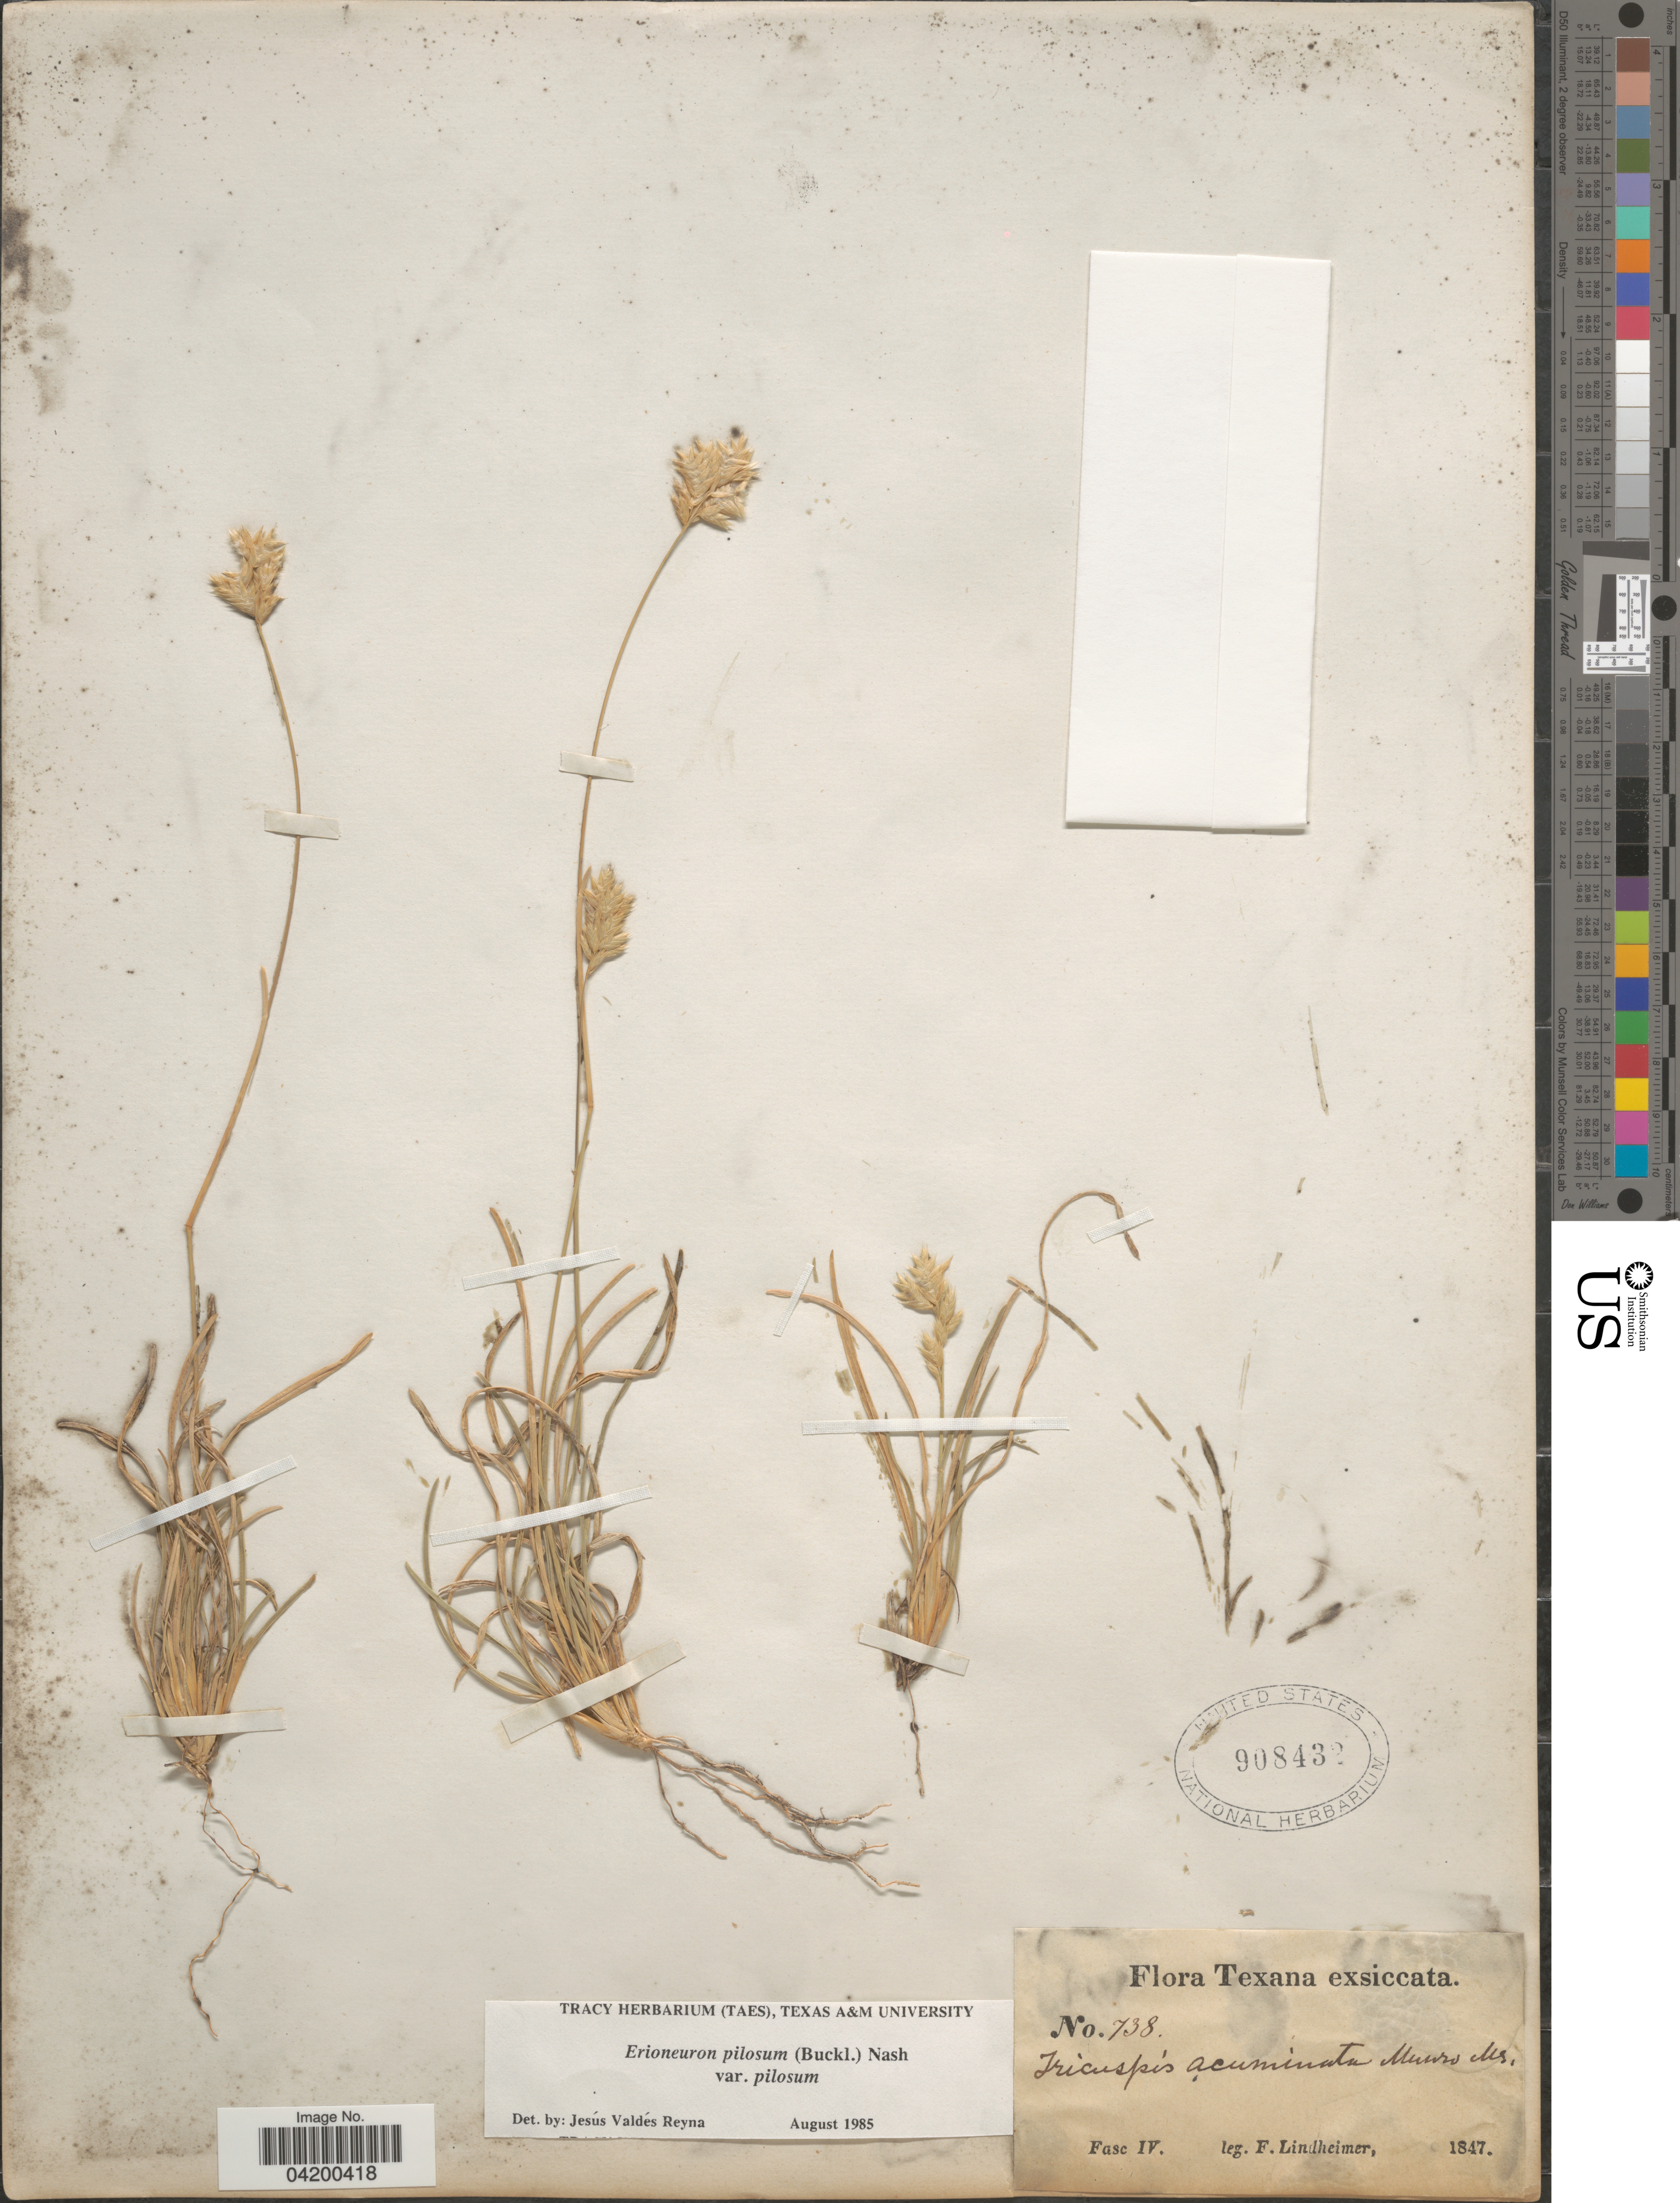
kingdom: Plantae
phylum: Tracheophyta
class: Liliopsida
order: Poales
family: Poaceae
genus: Erioneuron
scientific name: Erioneuron pilosum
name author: (Buckley) Nash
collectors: F. Lindheimer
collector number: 738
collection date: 1847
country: United States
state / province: Texas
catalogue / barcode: US 908432